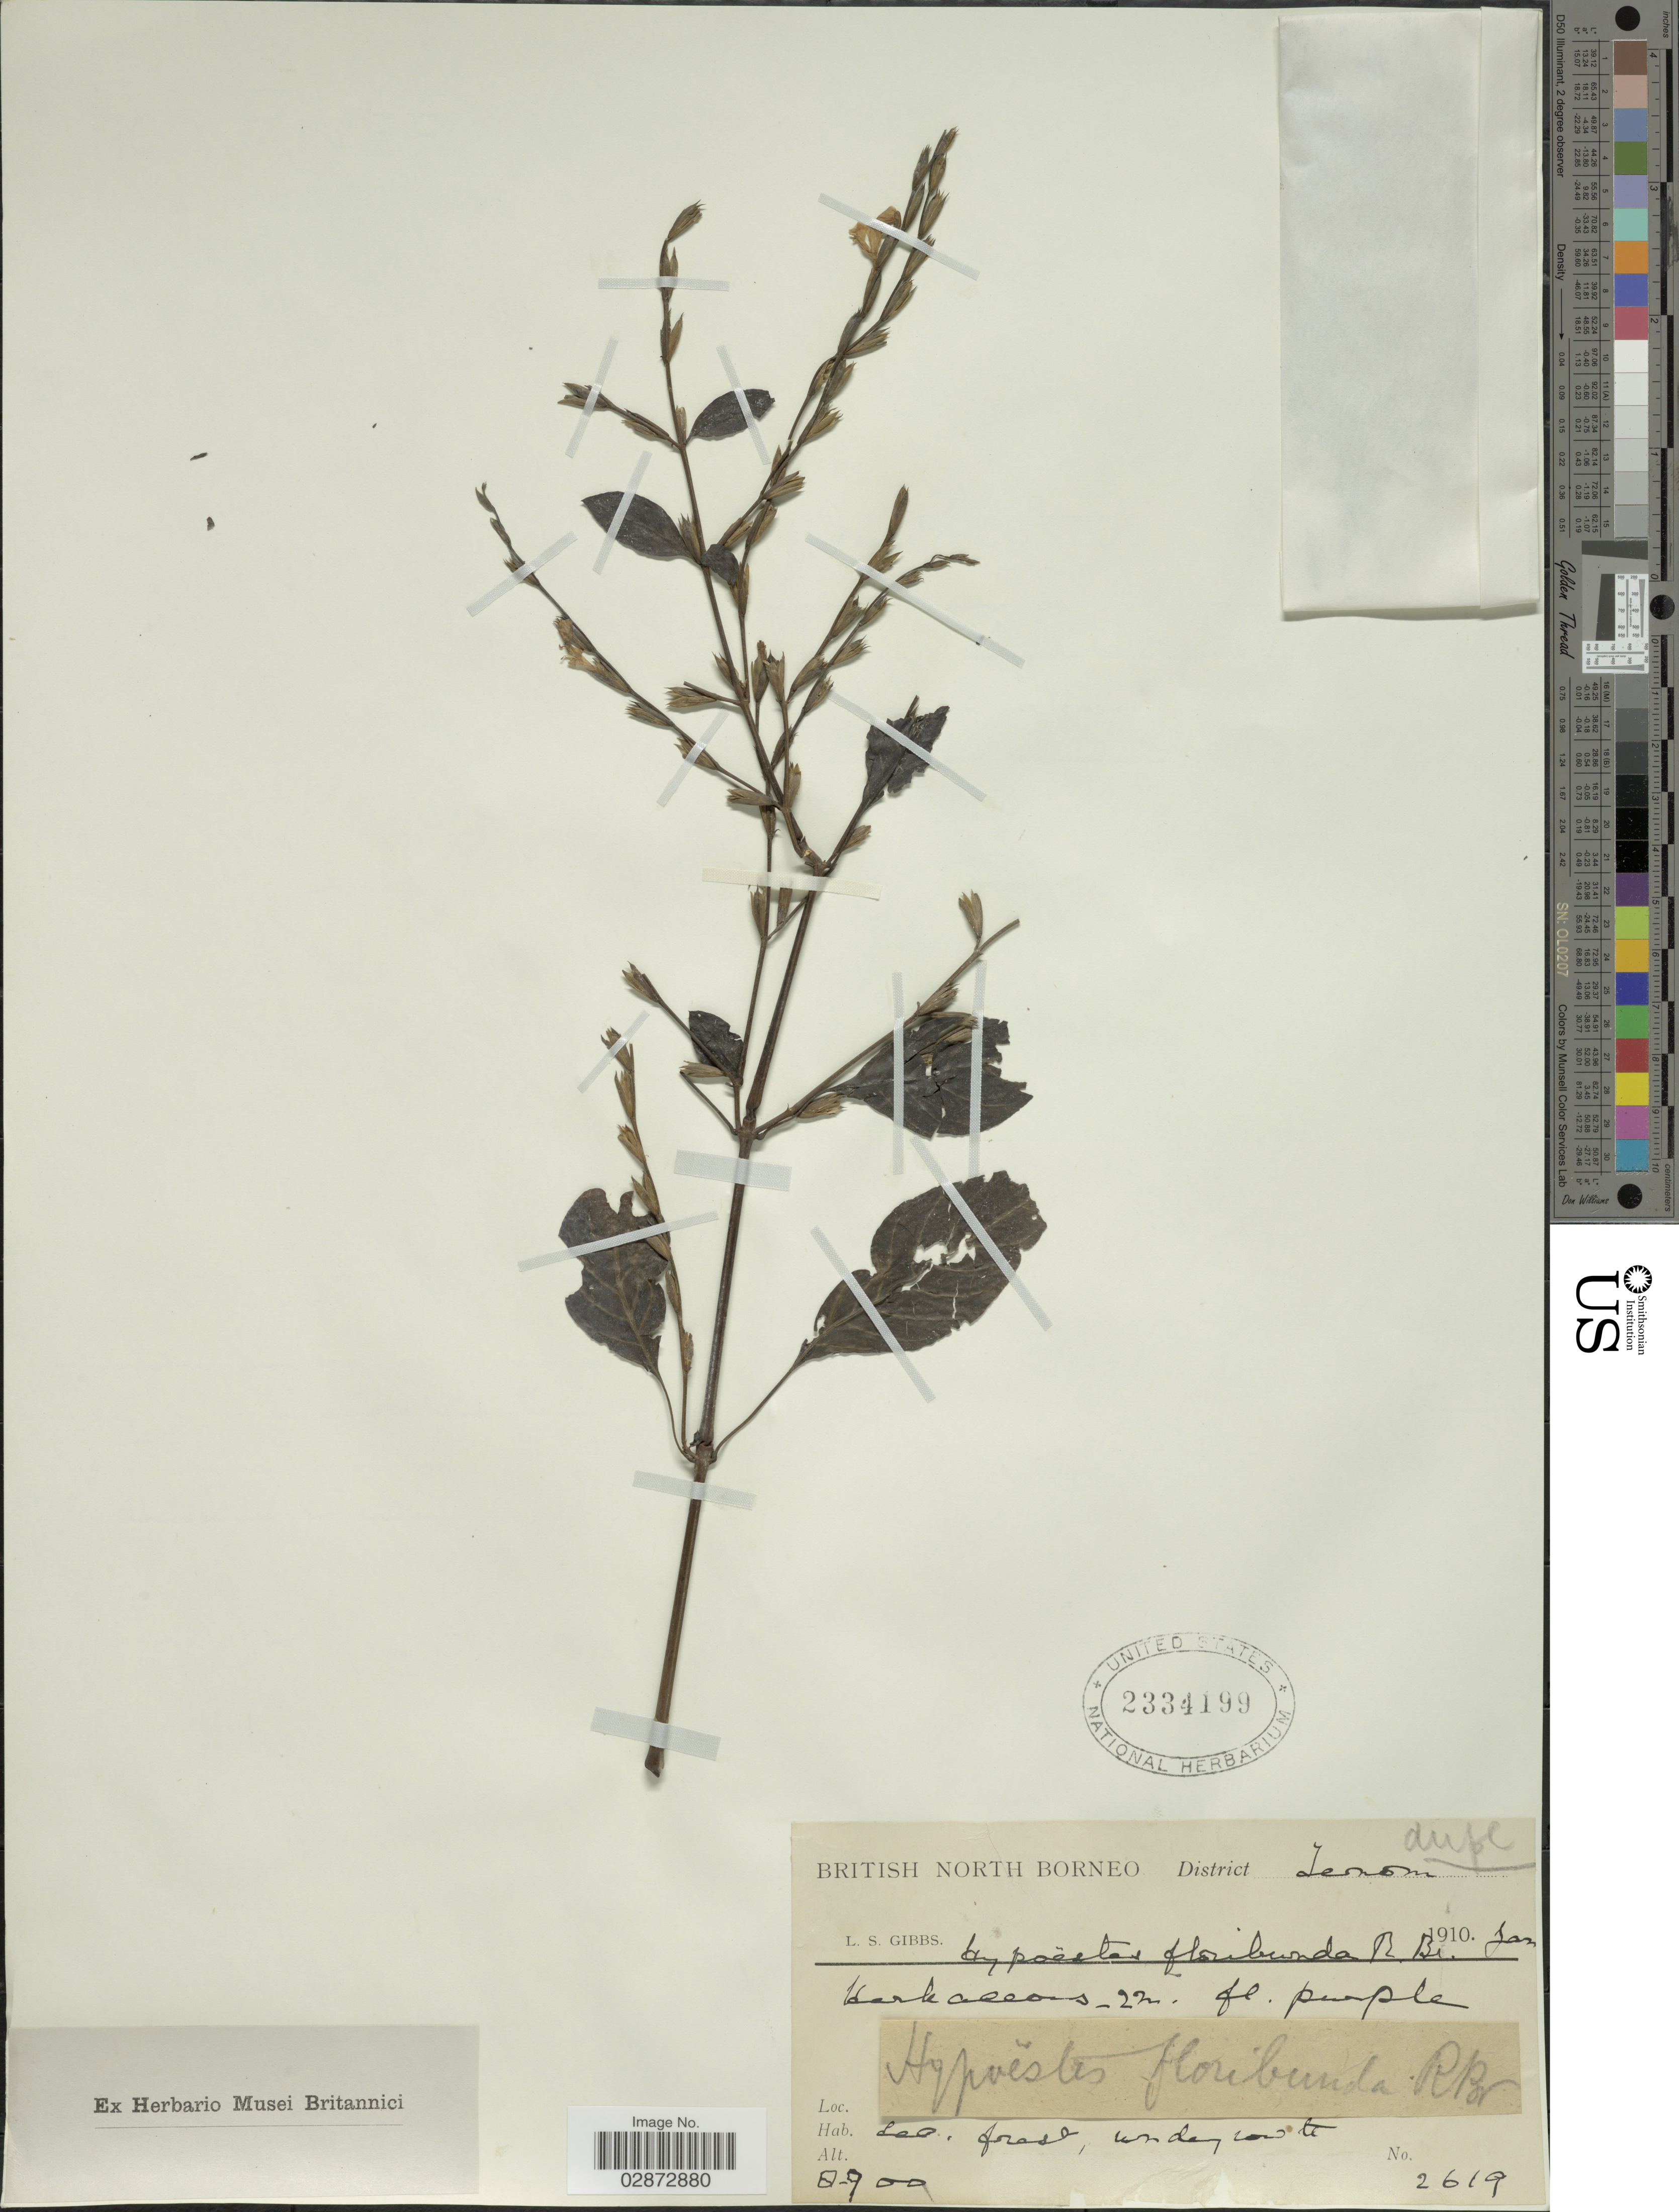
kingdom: Plantae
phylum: Tracheophyta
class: Magnoliopsida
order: Lamiales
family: Acanthaceae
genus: Hypoestes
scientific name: Hypoestes floribunda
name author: R. Br.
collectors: L. S.Gibbs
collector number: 2619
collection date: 1910-01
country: Malaysia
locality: British North Borneo, District Tenom.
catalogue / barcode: US 2334199